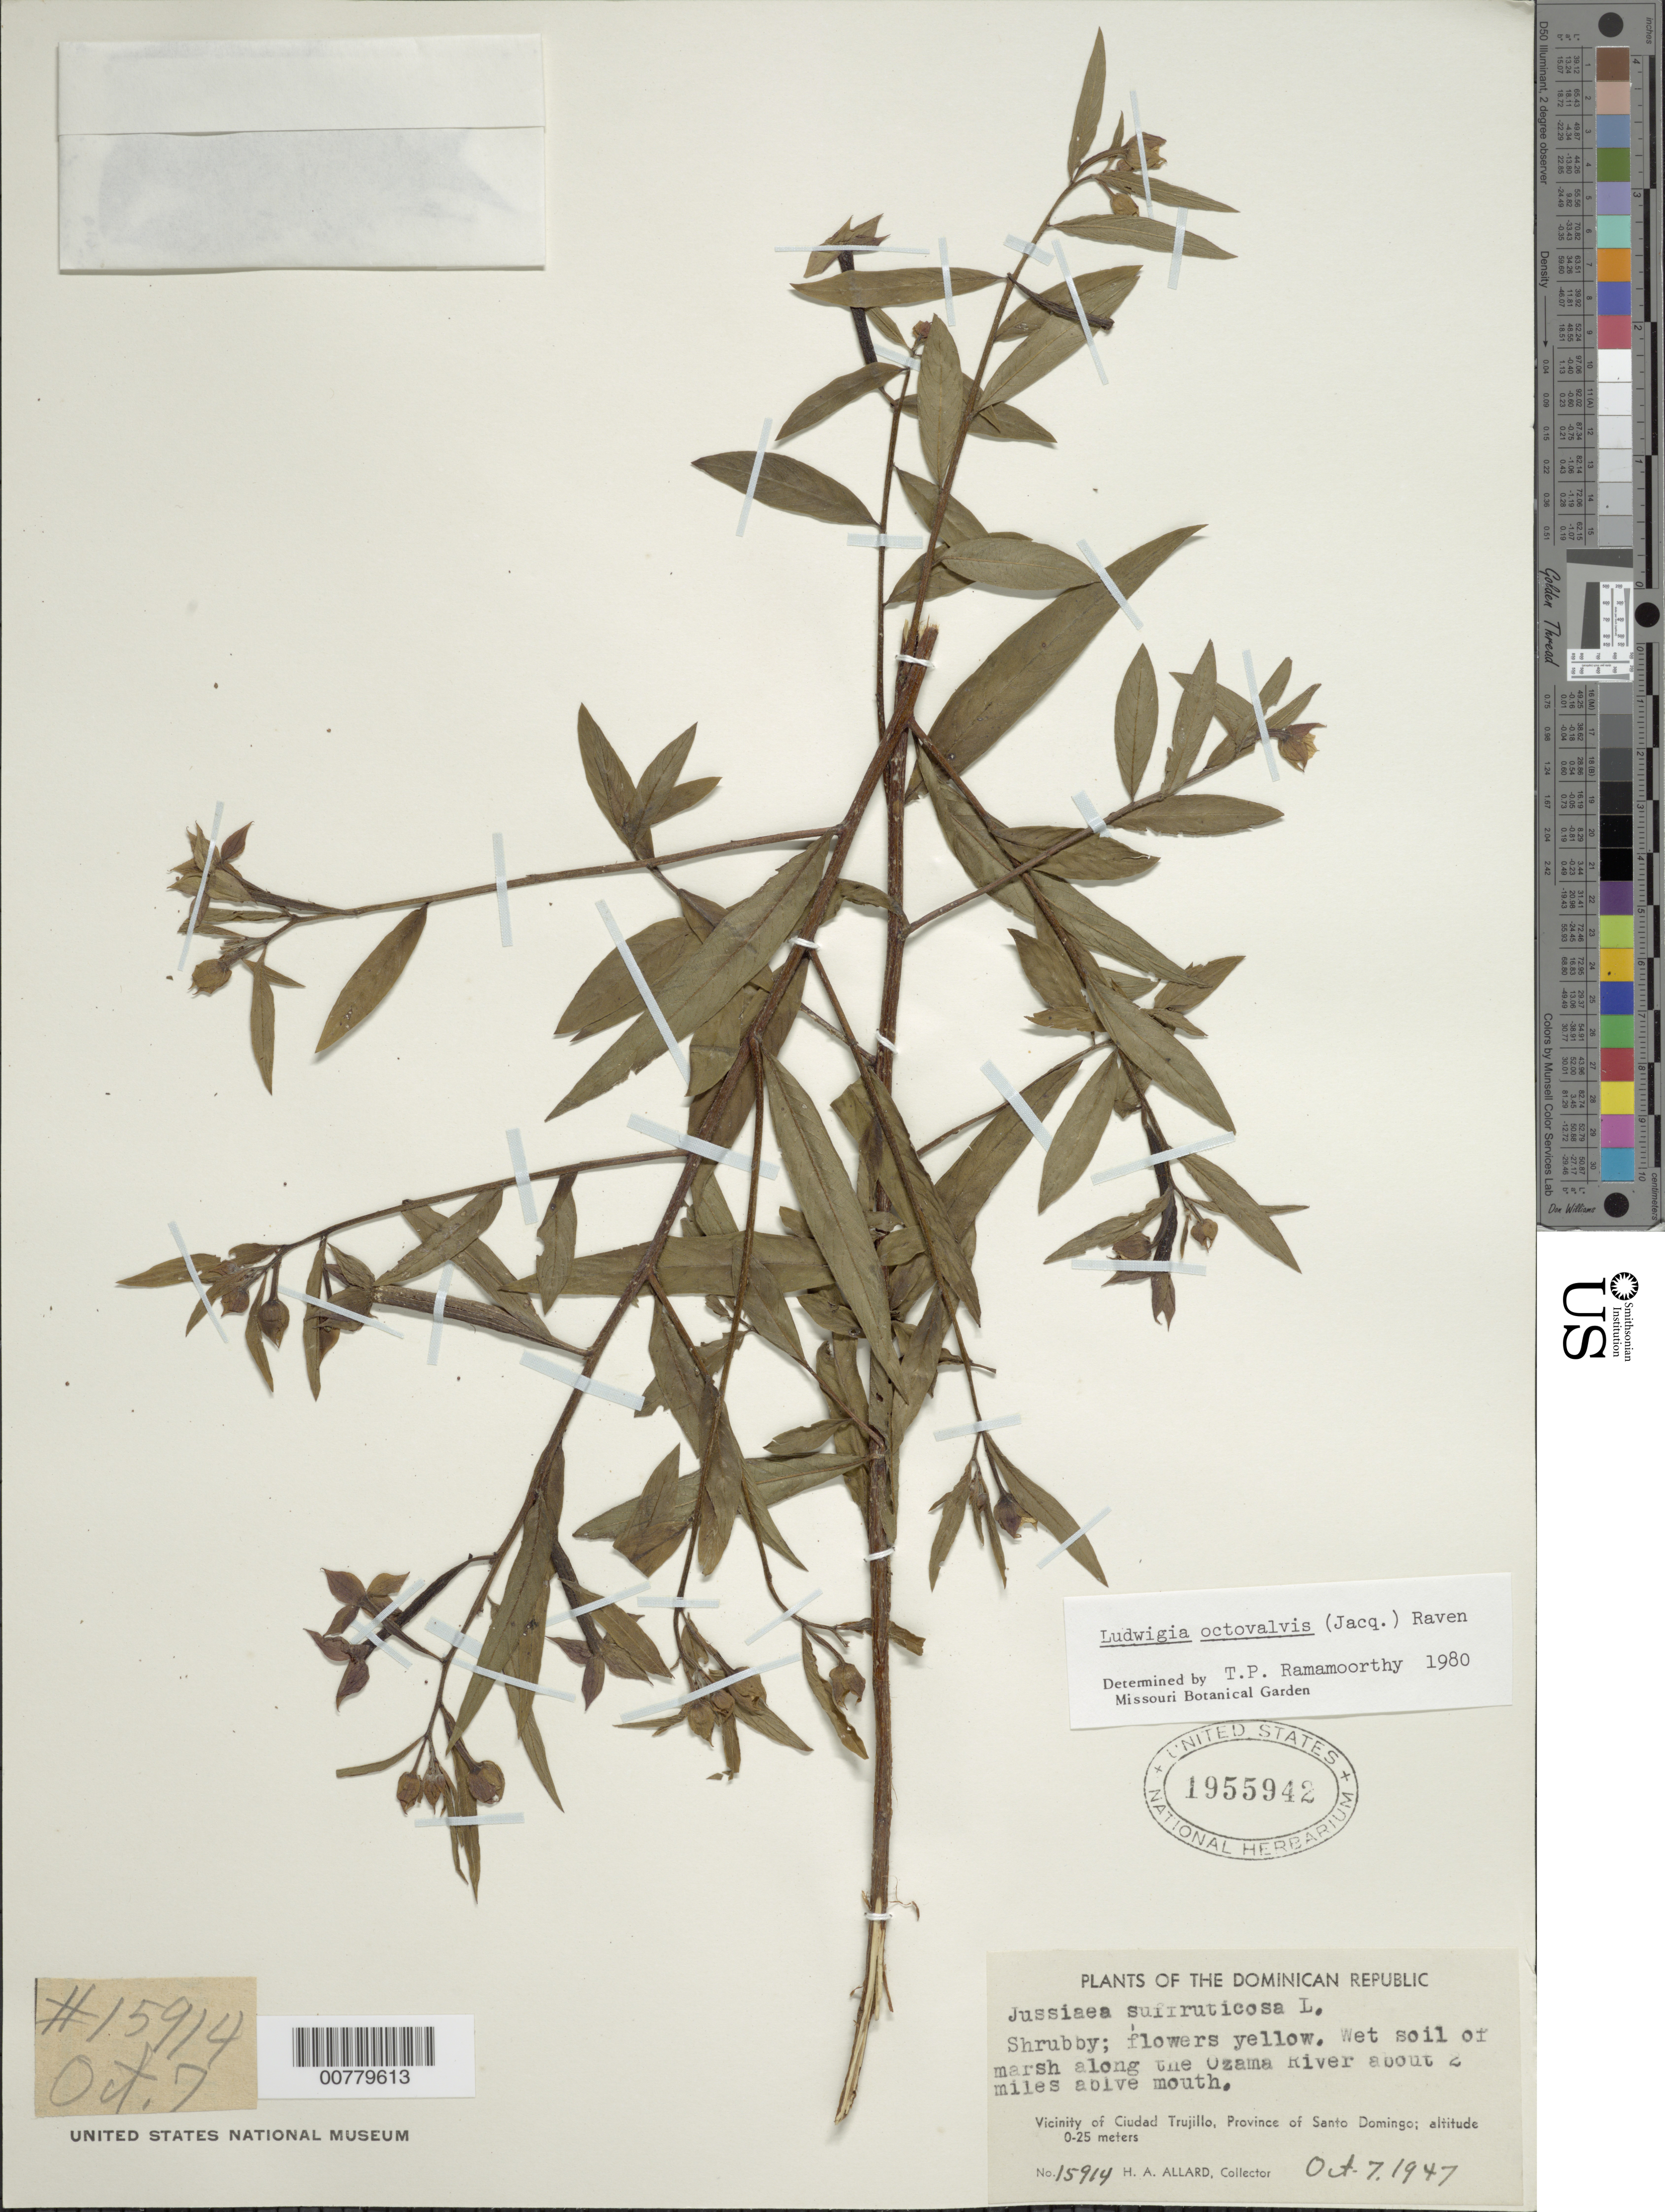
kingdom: Plantae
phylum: Tracheophyta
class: Magnoliopsida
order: Myrtales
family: Onagraceae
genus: Ludwigia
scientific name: Ludwigia octovalvis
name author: (Jacq.) P.H. Raven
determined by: Ramamoorthy, T. P.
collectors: H. A. Allard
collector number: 15914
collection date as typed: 07 Oct 1947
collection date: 1947-10-07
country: Dominican Republic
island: Hispaniola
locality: Province of Santo Domingo, vicinity of Ciudad Trujillo, along the Ozama River about 2 miles above mouth.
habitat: Wet soil of marsh along river.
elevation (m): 0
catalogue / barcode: US 1955942